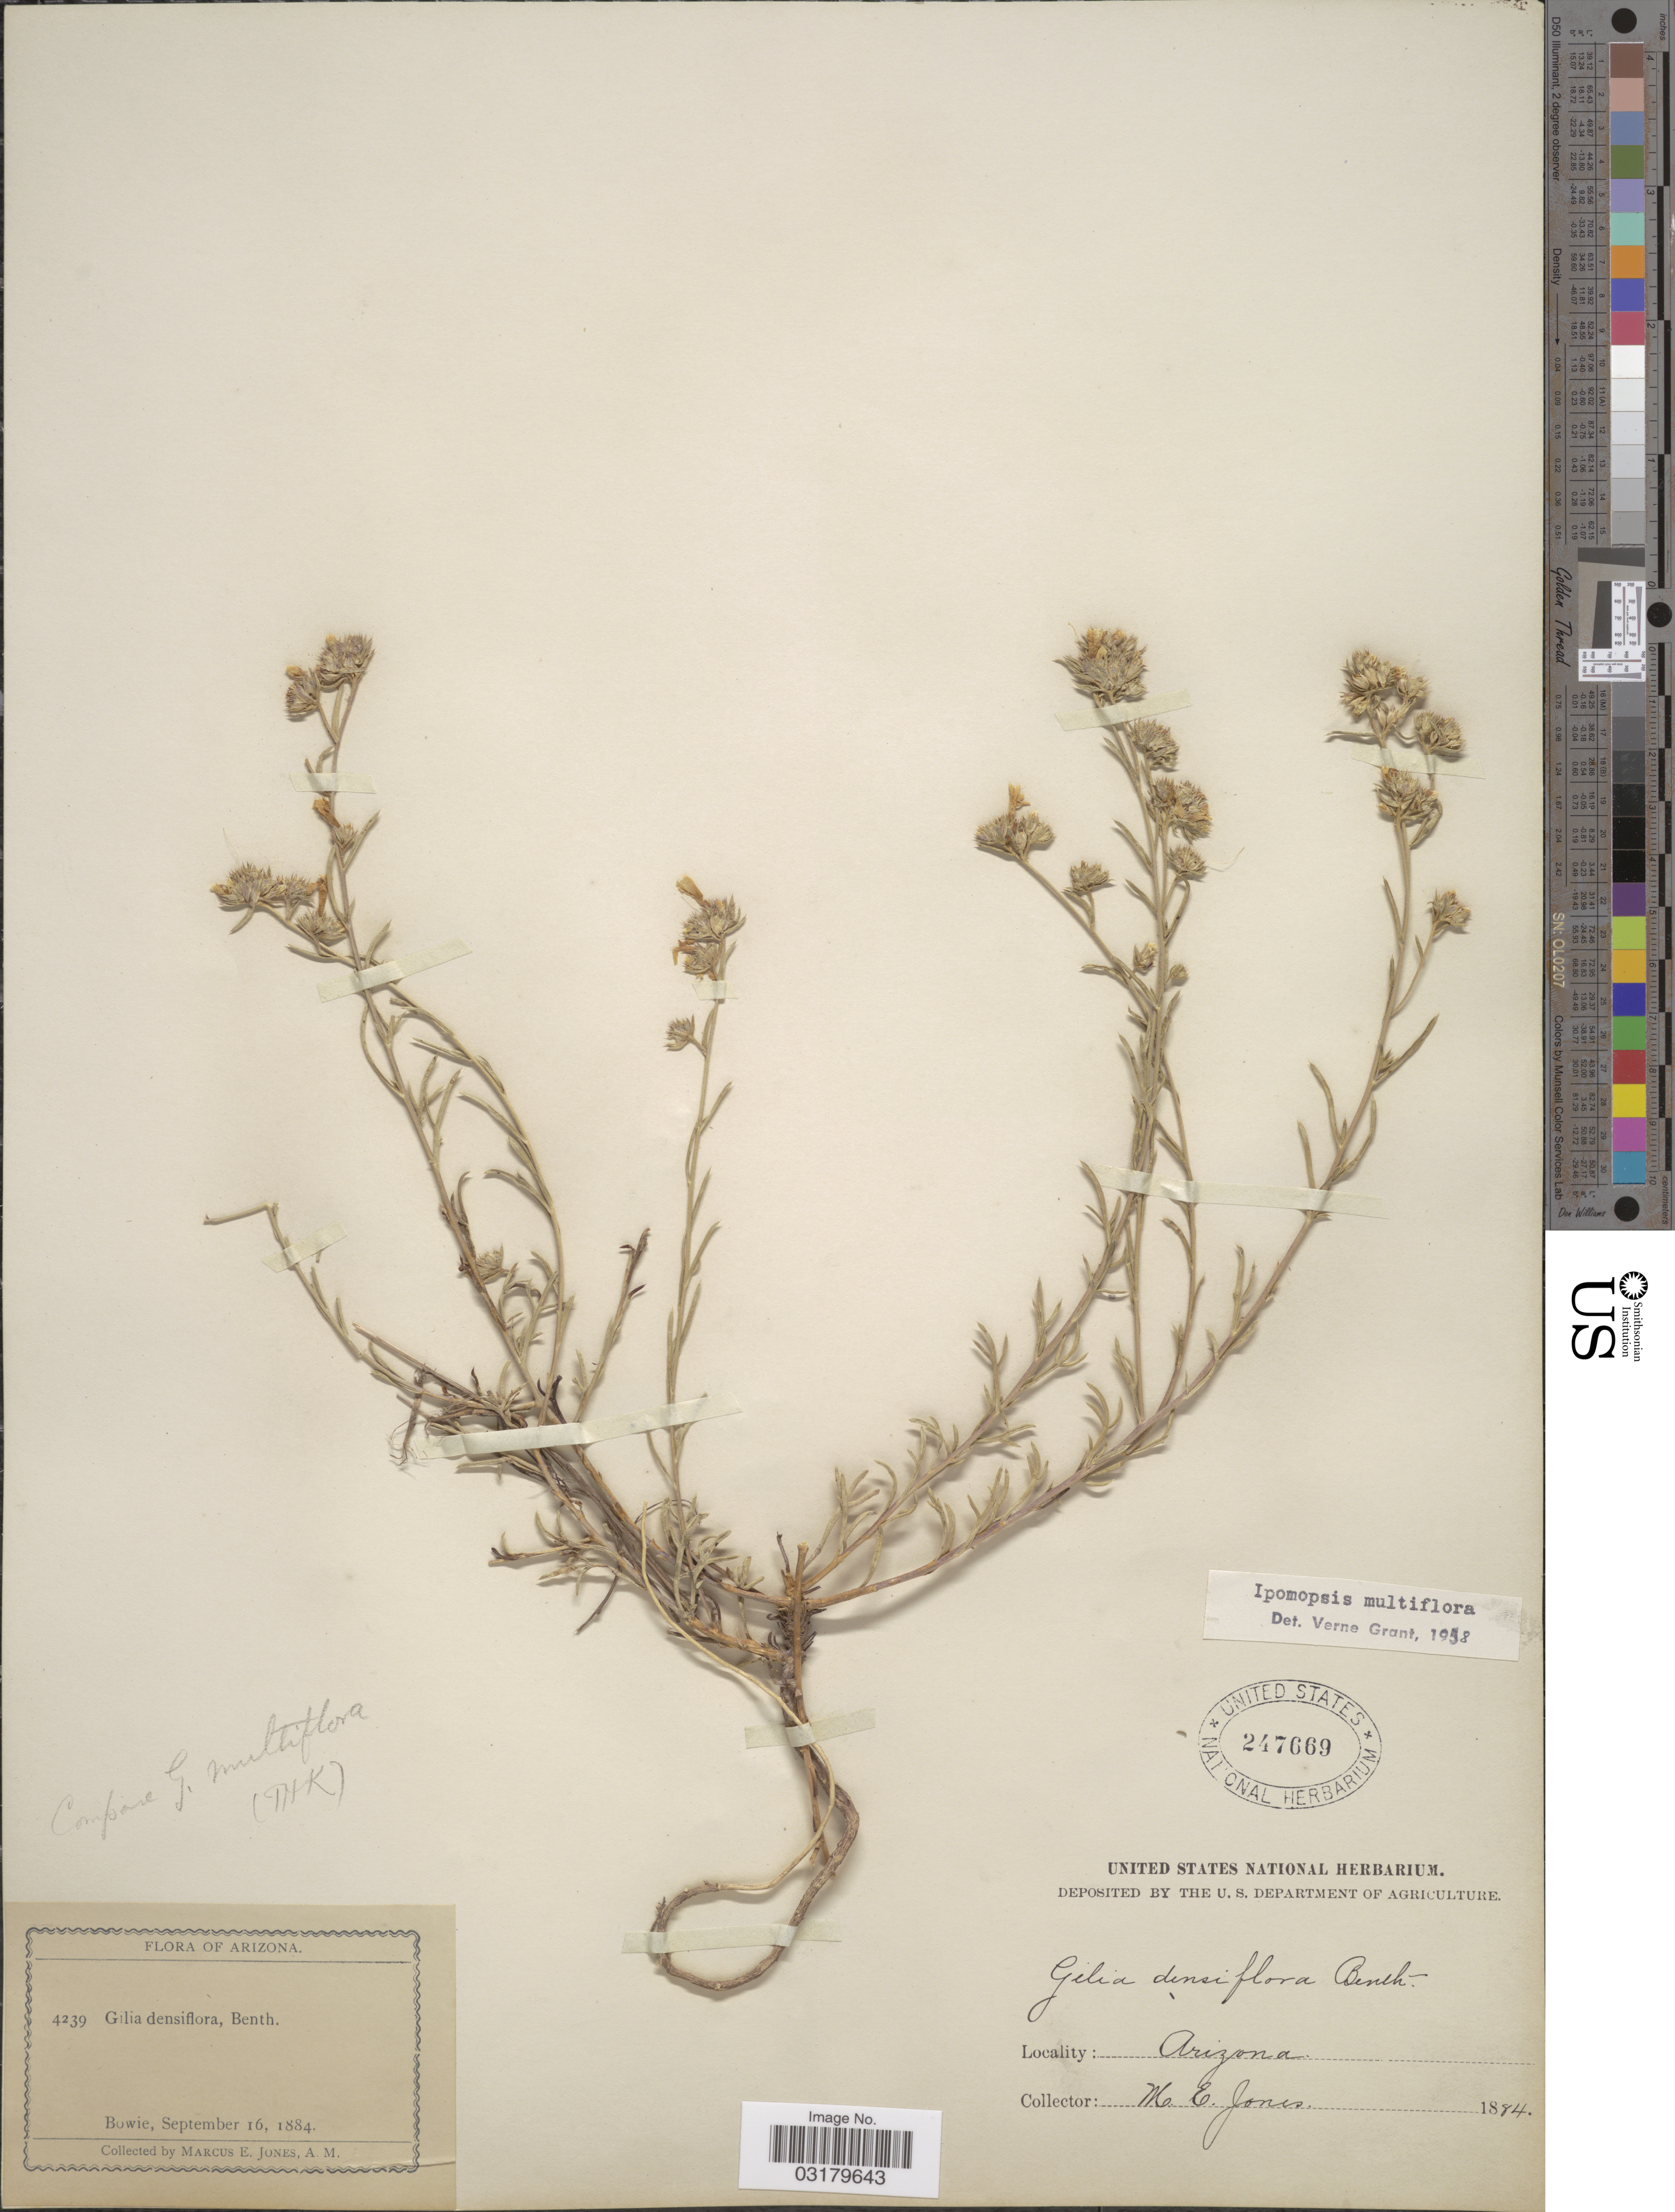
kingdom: Plantae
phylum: Tracheophyta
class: Magnoliopsida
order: Ericales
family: Polemoniaceae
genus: Ipomopsis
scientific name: Ipomopsis multiflora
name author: (Nutt.) V.E. Grant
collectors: M. E. Jones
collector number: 4239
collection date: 1884-09-16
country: United States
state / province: Arizona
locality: Bowie.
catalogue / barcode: US 247669